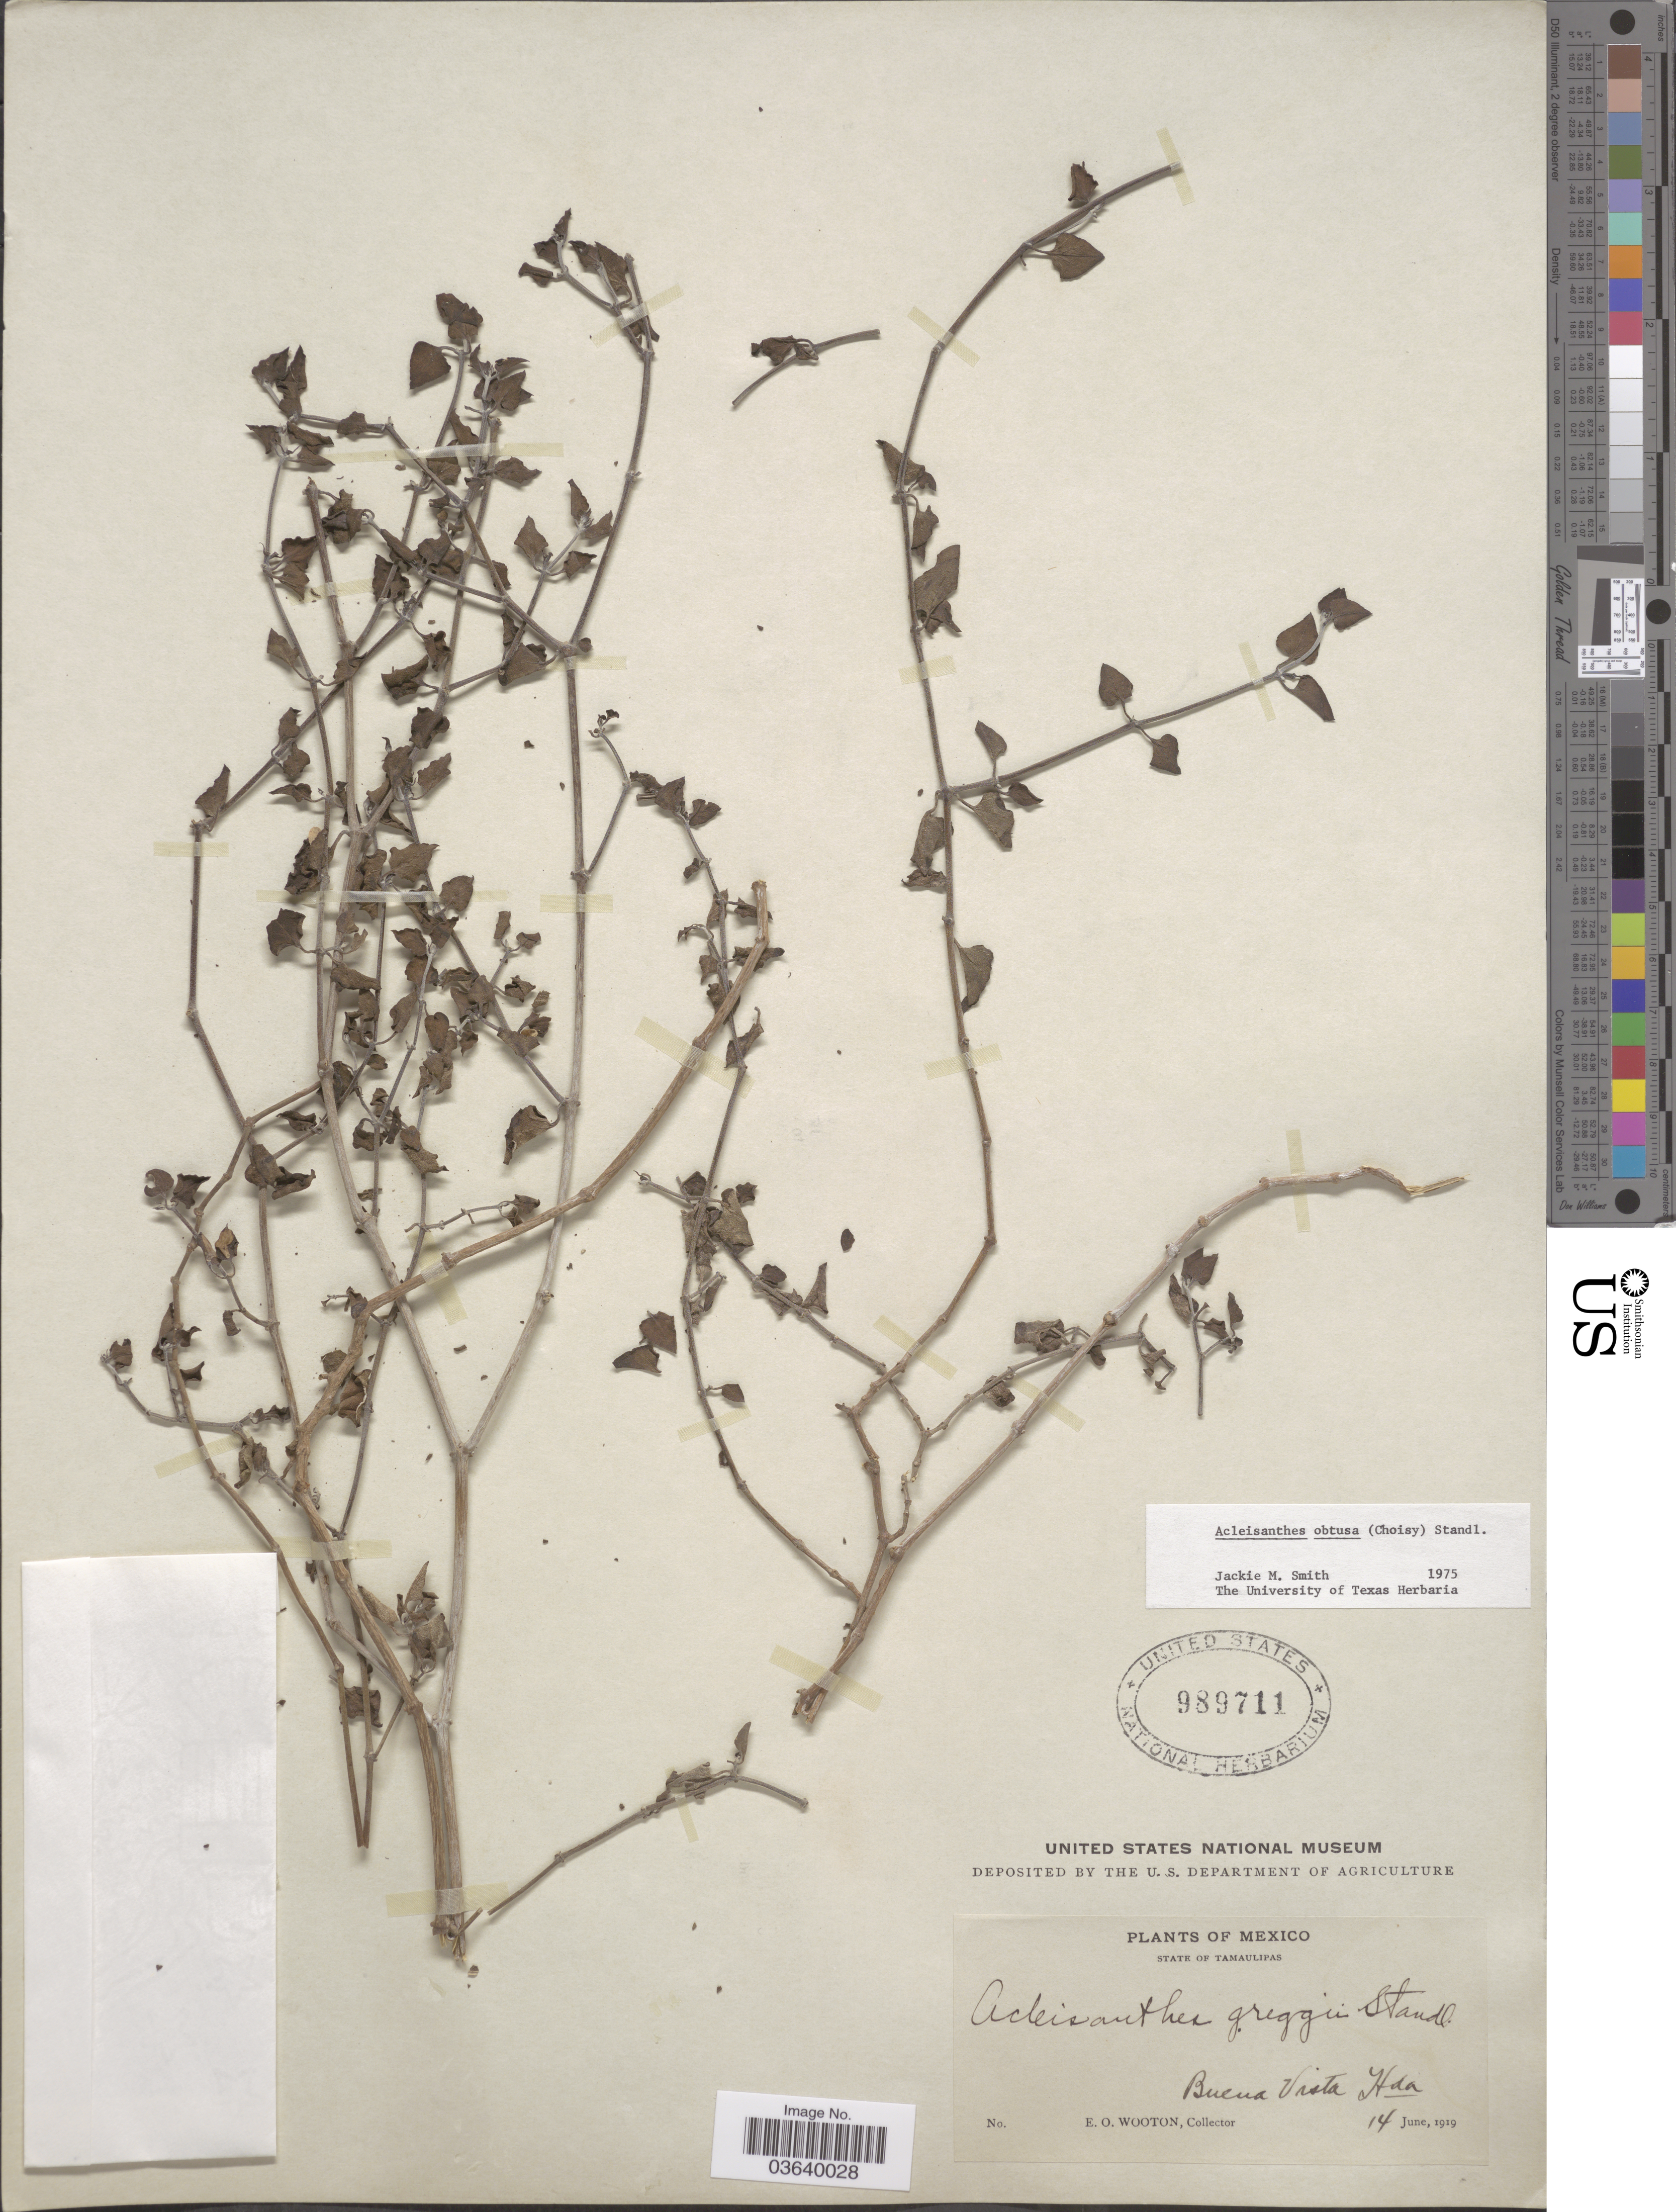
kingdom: Plantae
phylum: Tracheophyta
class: Magnoliopsida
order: Caryophyllales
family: Nyctaginaceae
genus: Acleisanthes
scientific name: Acleisanthes obtusa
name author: (Choisy) Standl.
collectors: E. O. Wooton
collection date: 1919-06-14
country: Mexico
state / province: Tamaulipas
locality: Buena Vista Hda.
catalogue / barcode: US 989711